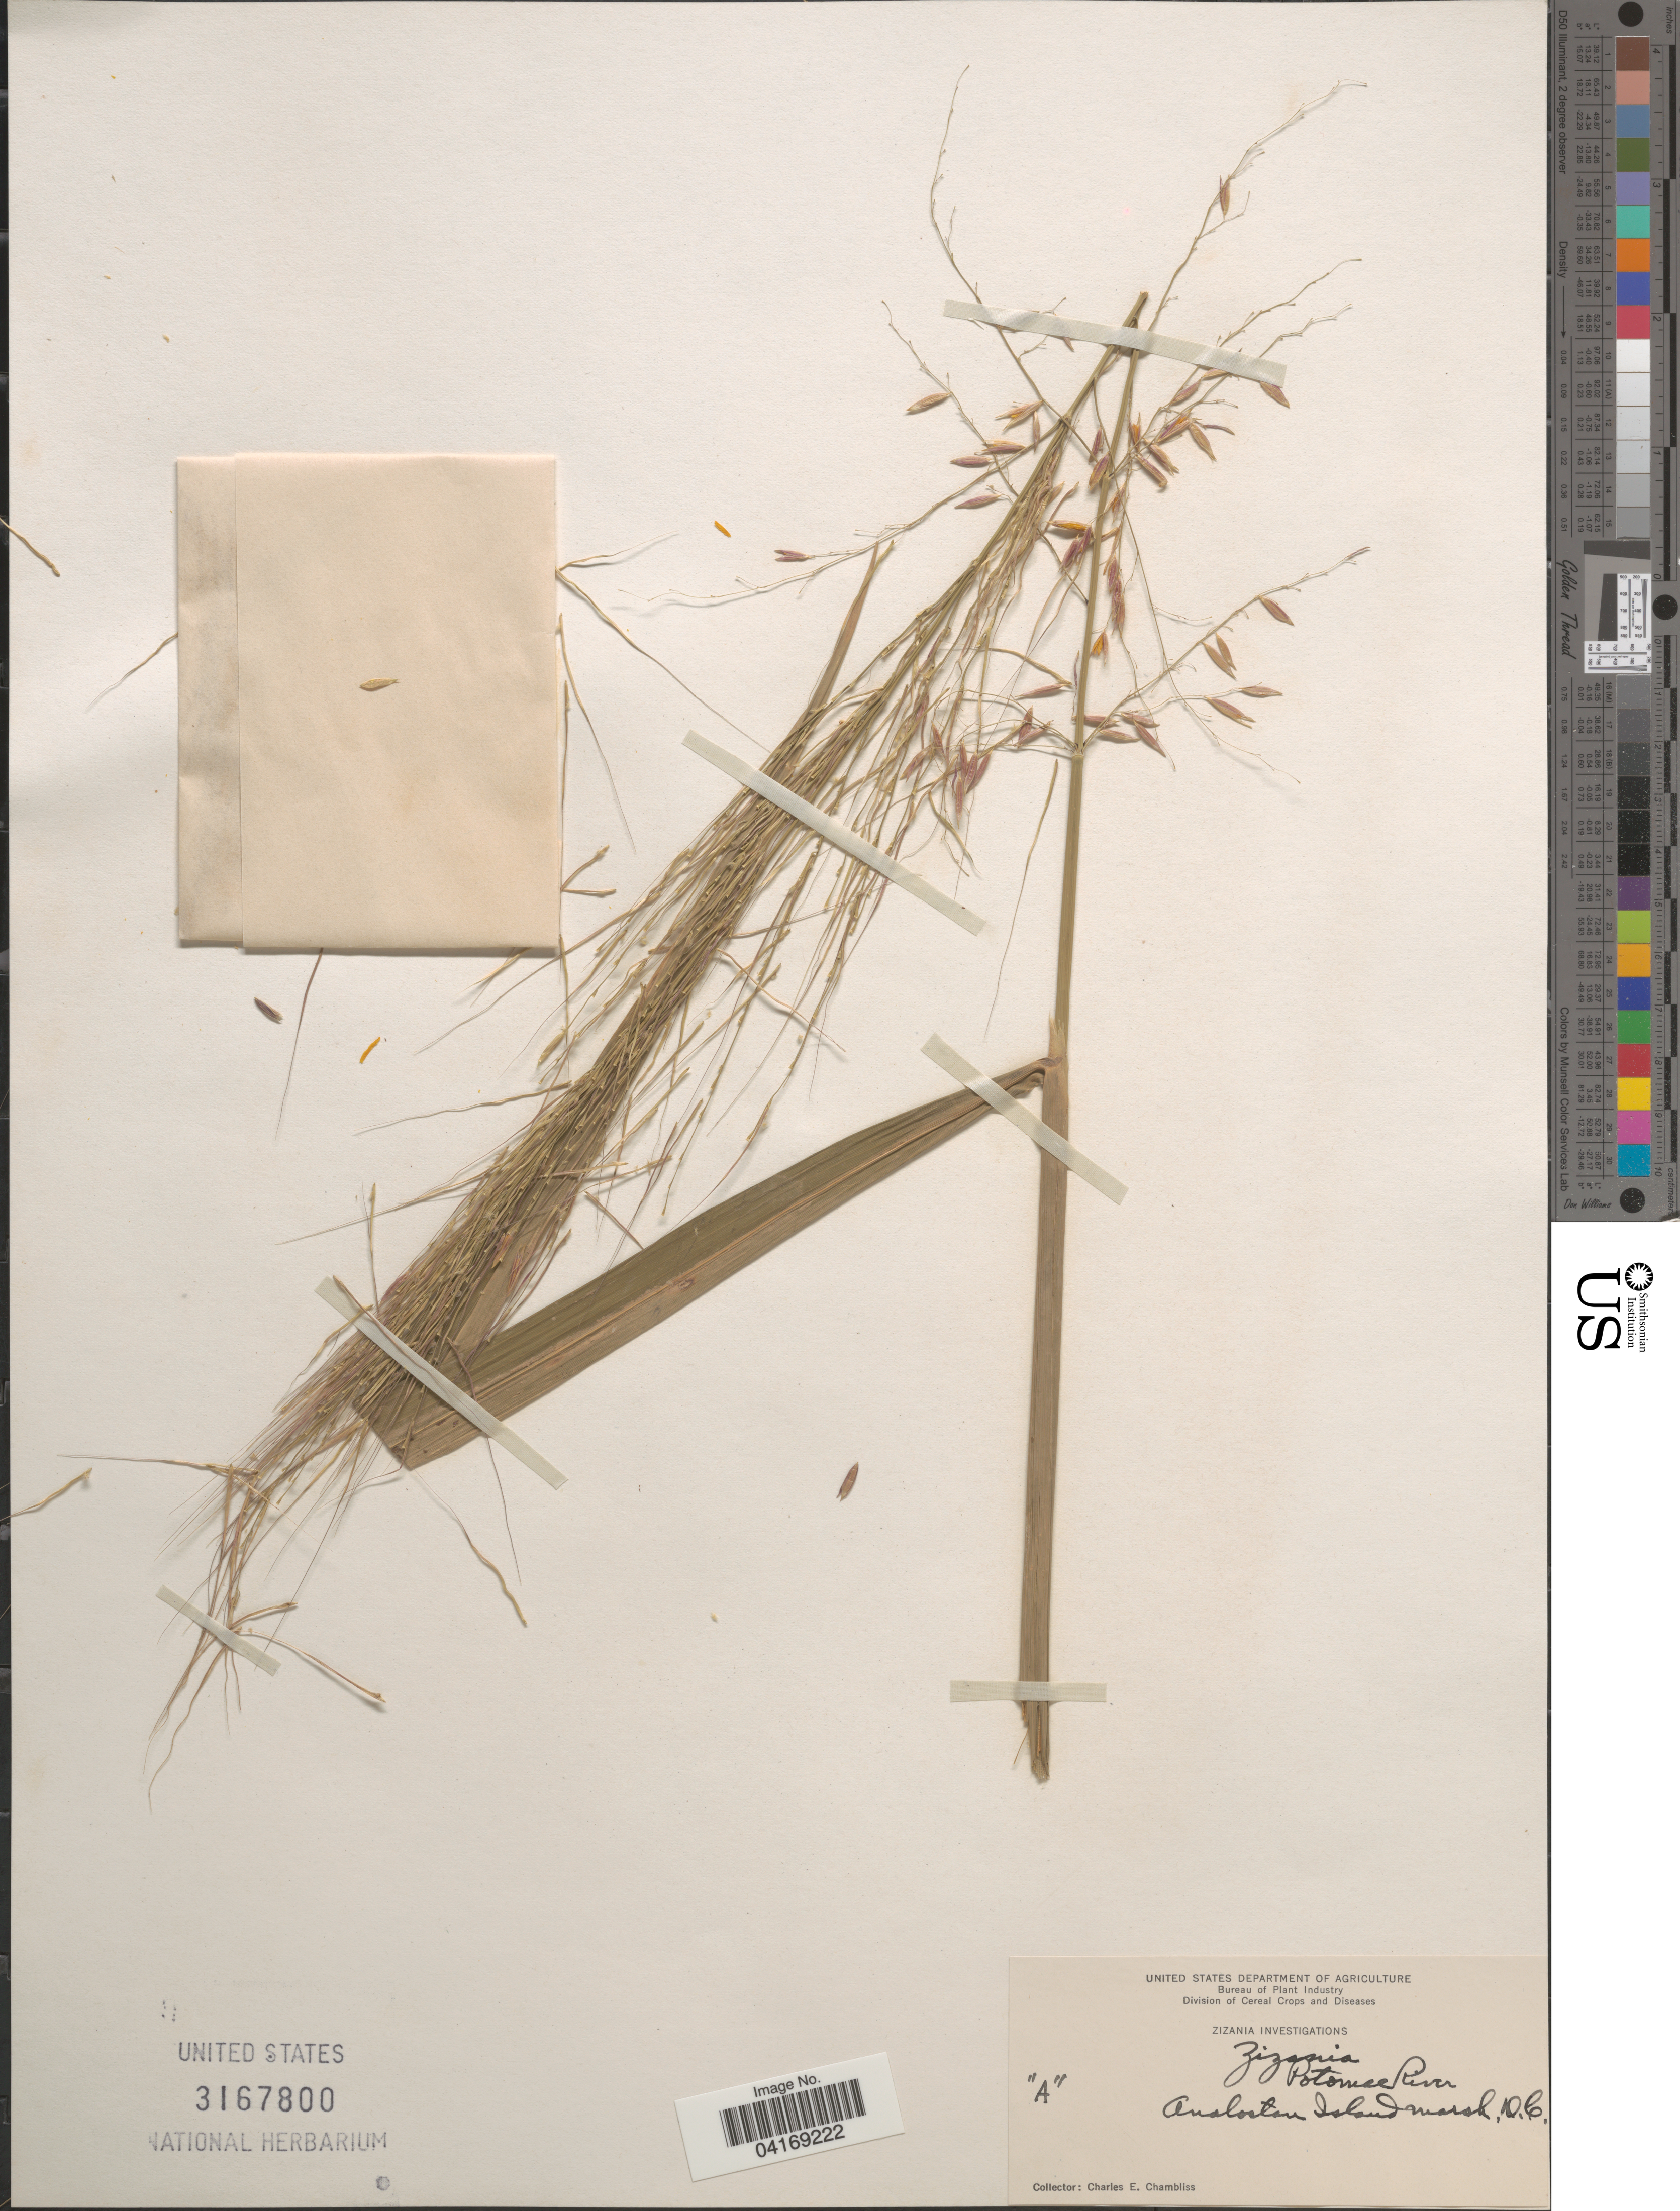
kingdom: Plantae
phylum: Tracheophyta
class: Liliopsida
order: Poales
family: Poaceae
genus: Zizania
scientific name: Zizania sp.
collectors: C. Chambliss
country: United States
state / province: District of Columbia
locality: Potomac River. Analostan Island marsh, D.C.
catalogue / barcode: US 3167800